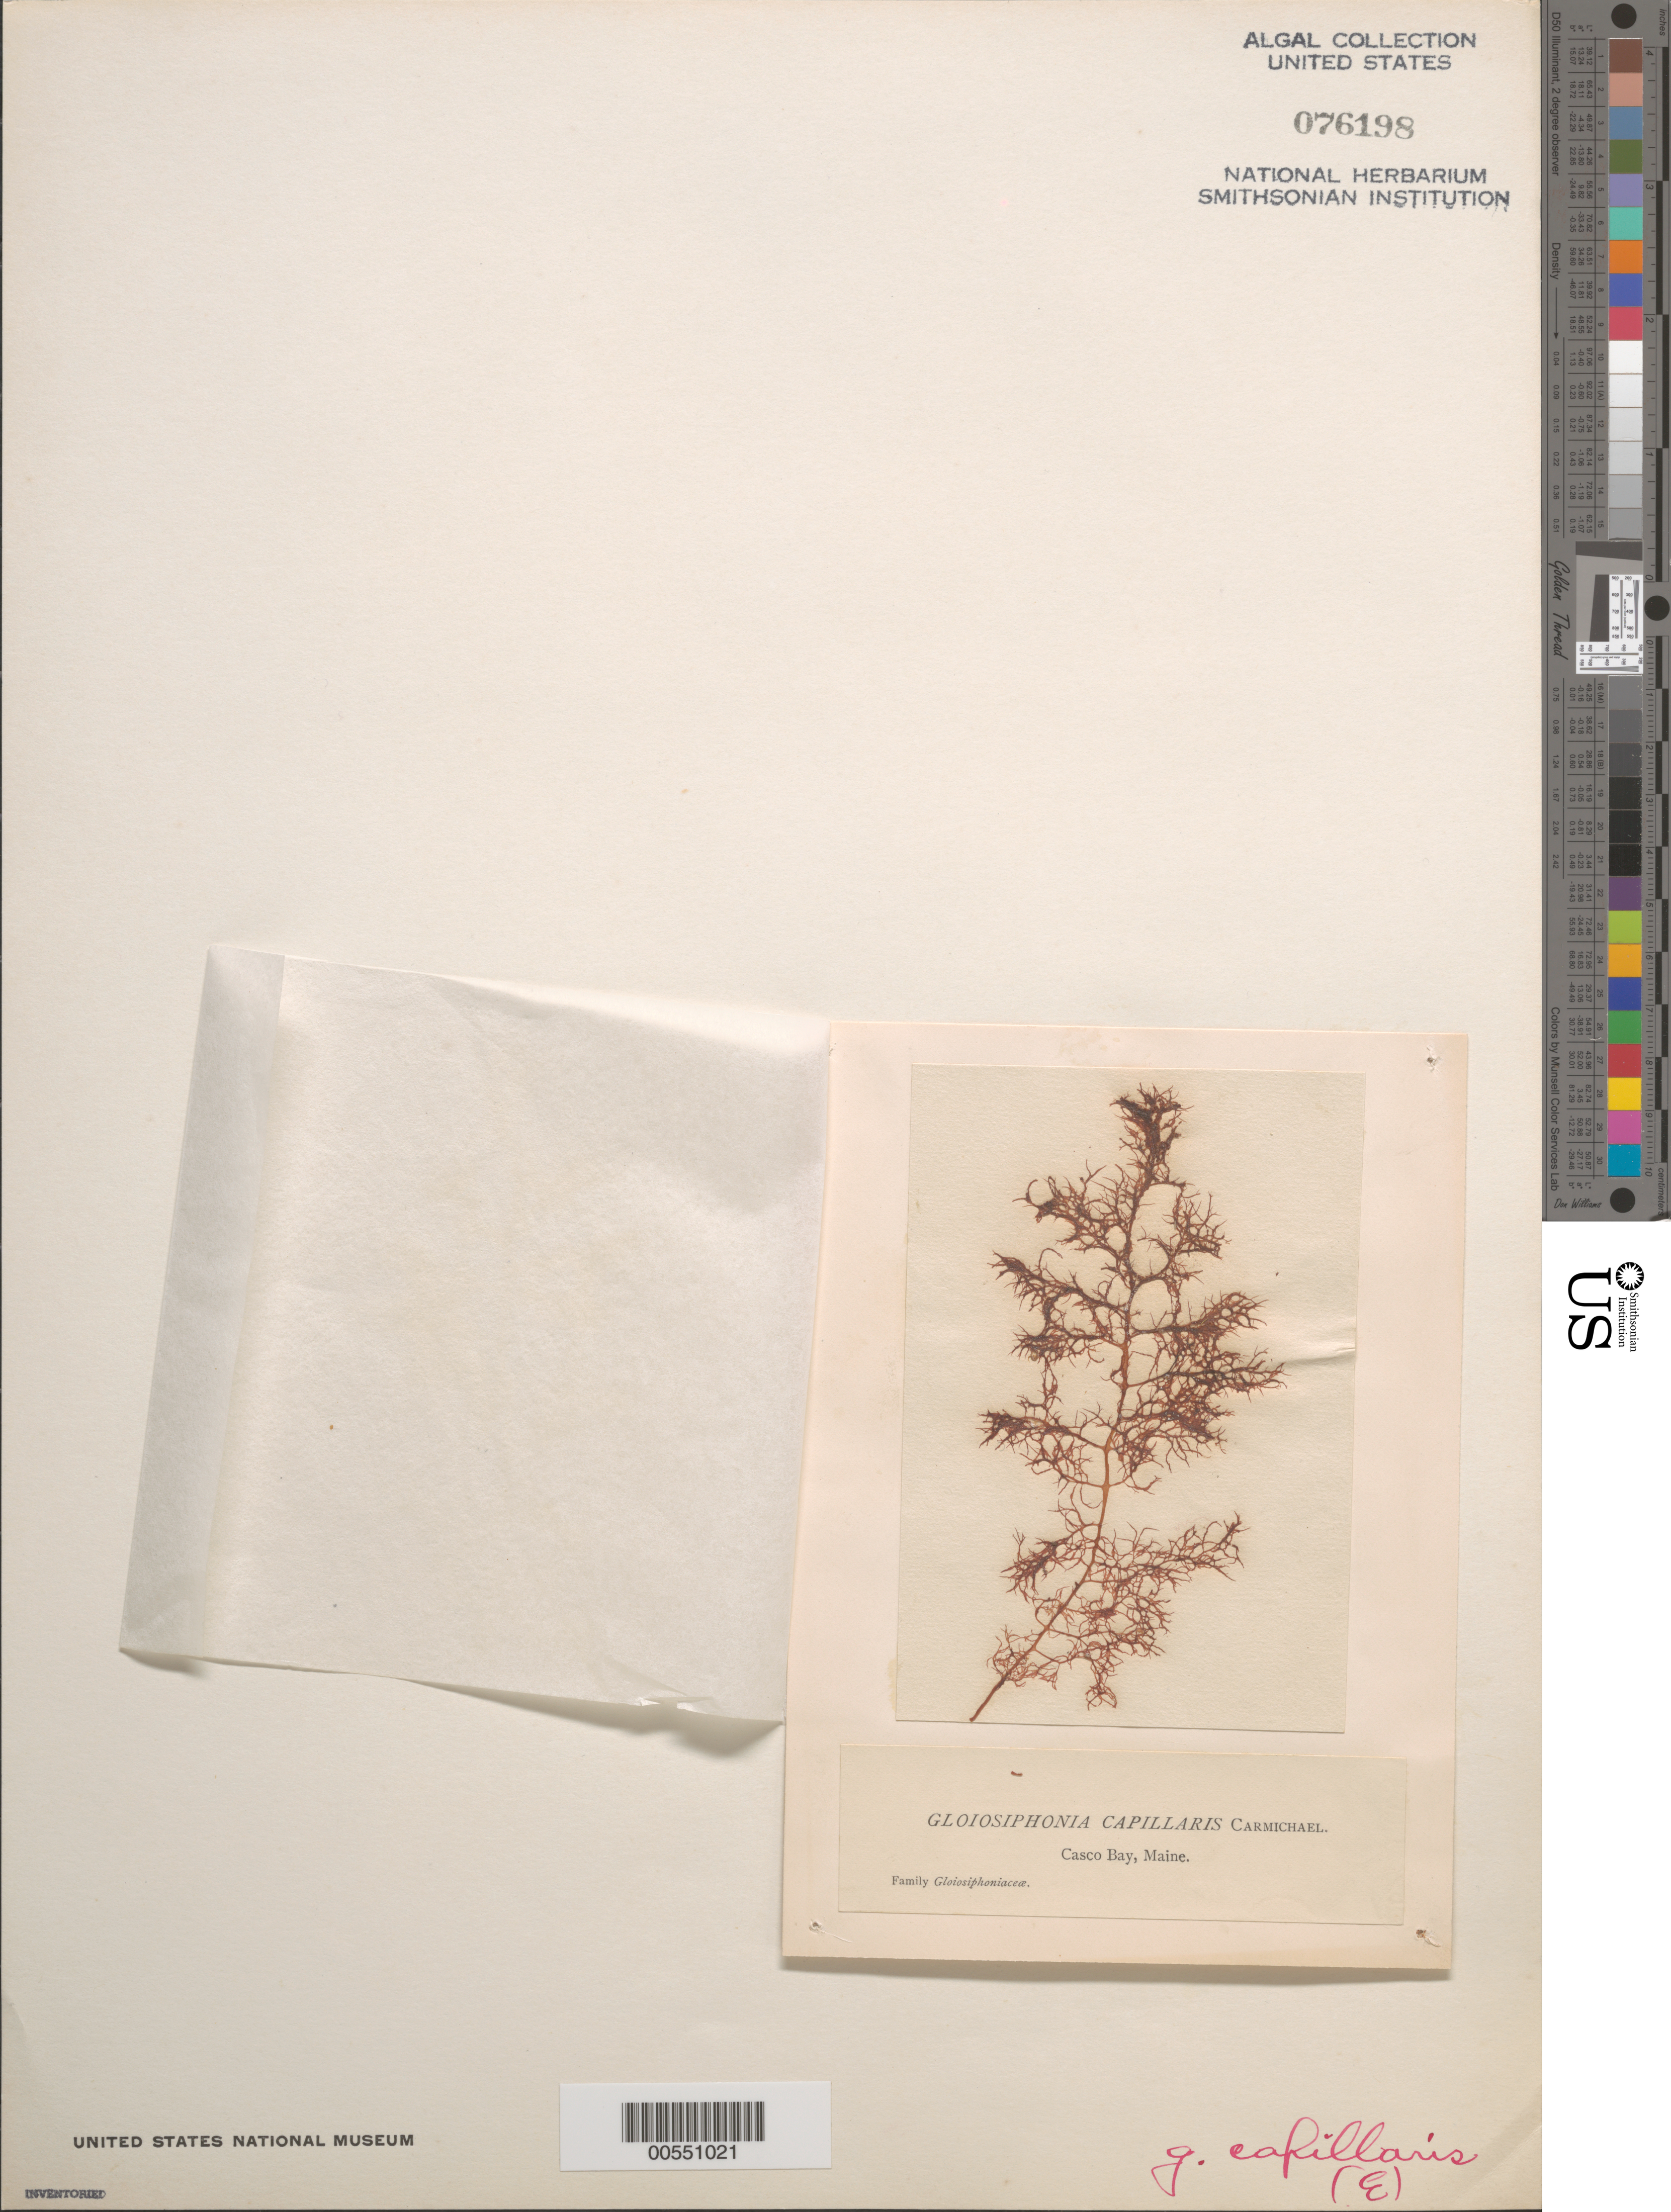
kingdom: Plantae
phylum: Rhodophyta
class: Florideophyceae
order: Gigartinales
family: Gloiosiphoniaceae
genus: Gloiosiphonia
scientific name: Gloiosiphonia capillaris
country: United States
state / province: Maine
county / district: Cumberland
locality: Casco Bay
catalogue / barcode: US 76198